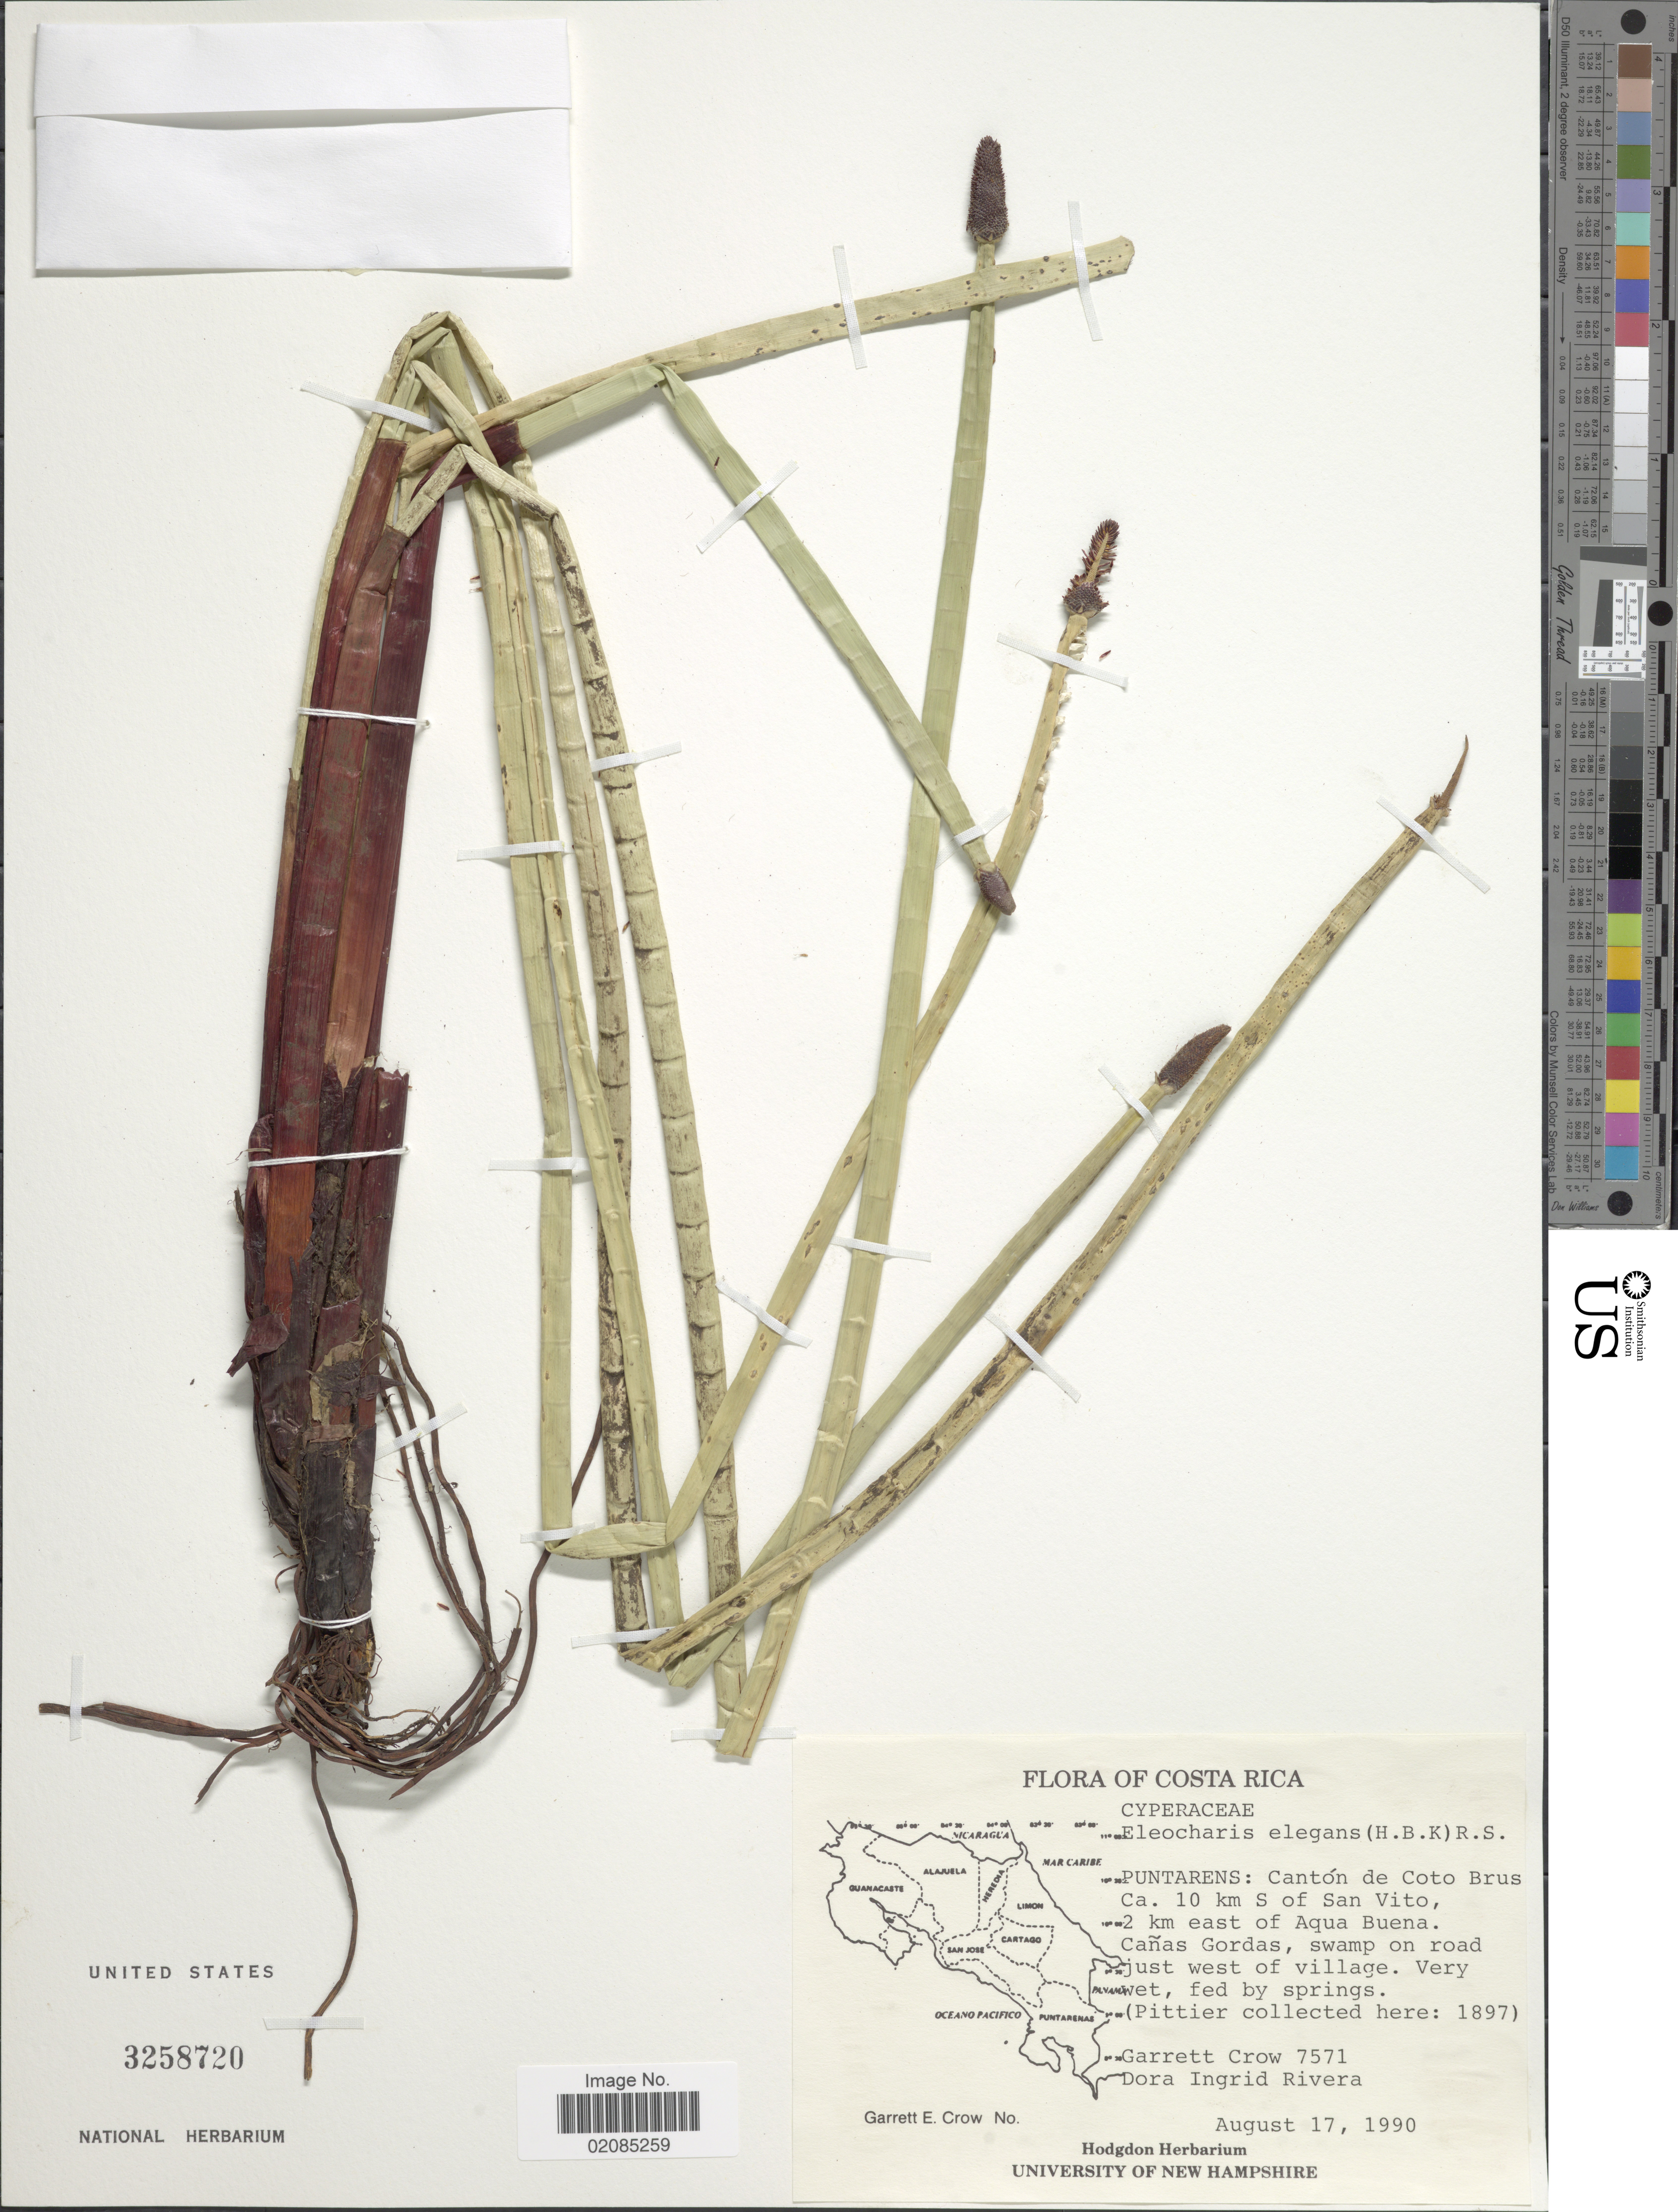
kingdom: Plantae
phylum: Tracheophyta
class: Liliopsida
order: Poales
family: Cyperaceae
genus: Eleocharis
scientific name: Eleocharis elegans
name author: (Kunth) Roem. & Schult.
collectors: G. E. Crow & D. I. Rivera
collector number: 7571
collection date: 1990-08-17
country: Costa Rica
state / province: Puntarenas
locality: Canton de Coto Brus Ca. 10 km S of San Vito, 2 km east of Agua Buena. Canas Gordas, swamp on road just west of village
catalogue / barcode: US 3258720